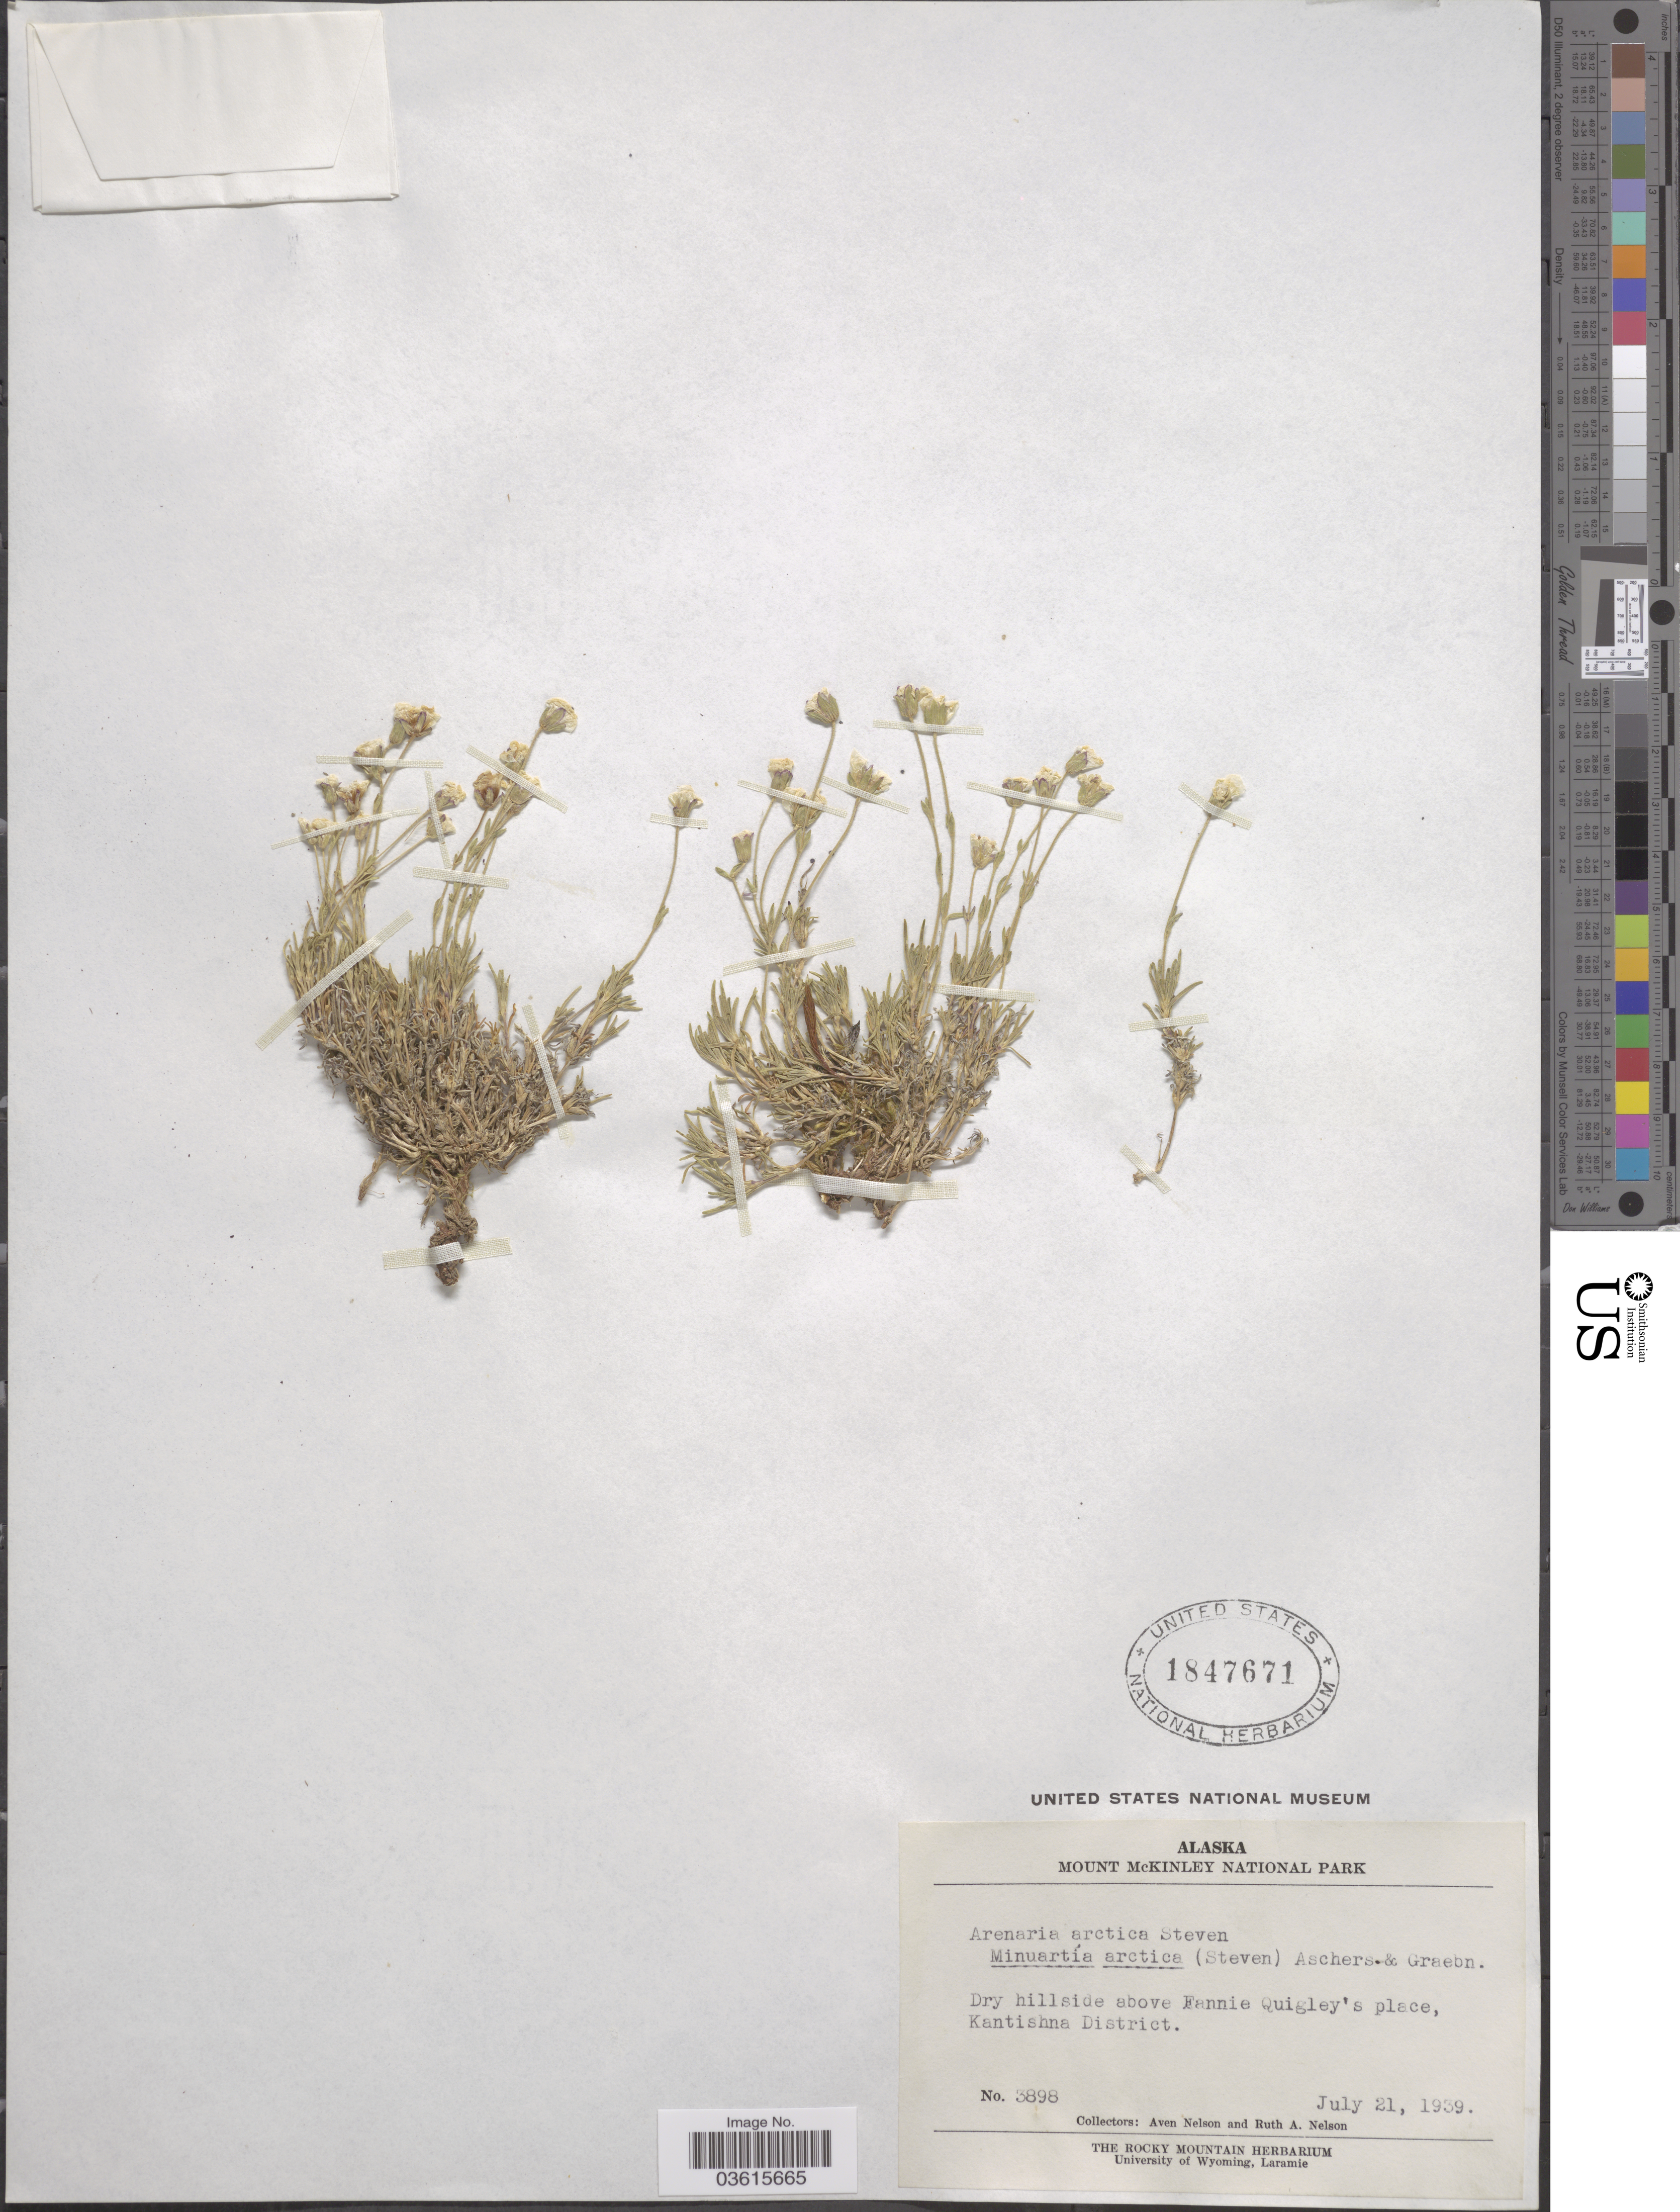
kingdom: Plantae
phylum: Tracheophyta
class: Magnoliopsida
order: Caryophyllales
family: Caryophyllaceae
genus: Cherleria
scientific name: Cherleria arctica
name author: (Steven ex Ser.) A.J. Moore & Dillenb.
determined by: Strong, M. T., (US), Smithsonian Institution - National Museum of Natural History (UNITED STATES)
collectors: A. Nelson & R. A. Nelson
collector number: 3898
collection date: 1939-07-21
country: United States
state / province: Alaska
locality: Mount McKinley National Park. Above Fannie Quigley's place, Kantishna District.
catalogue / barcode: US 1847671